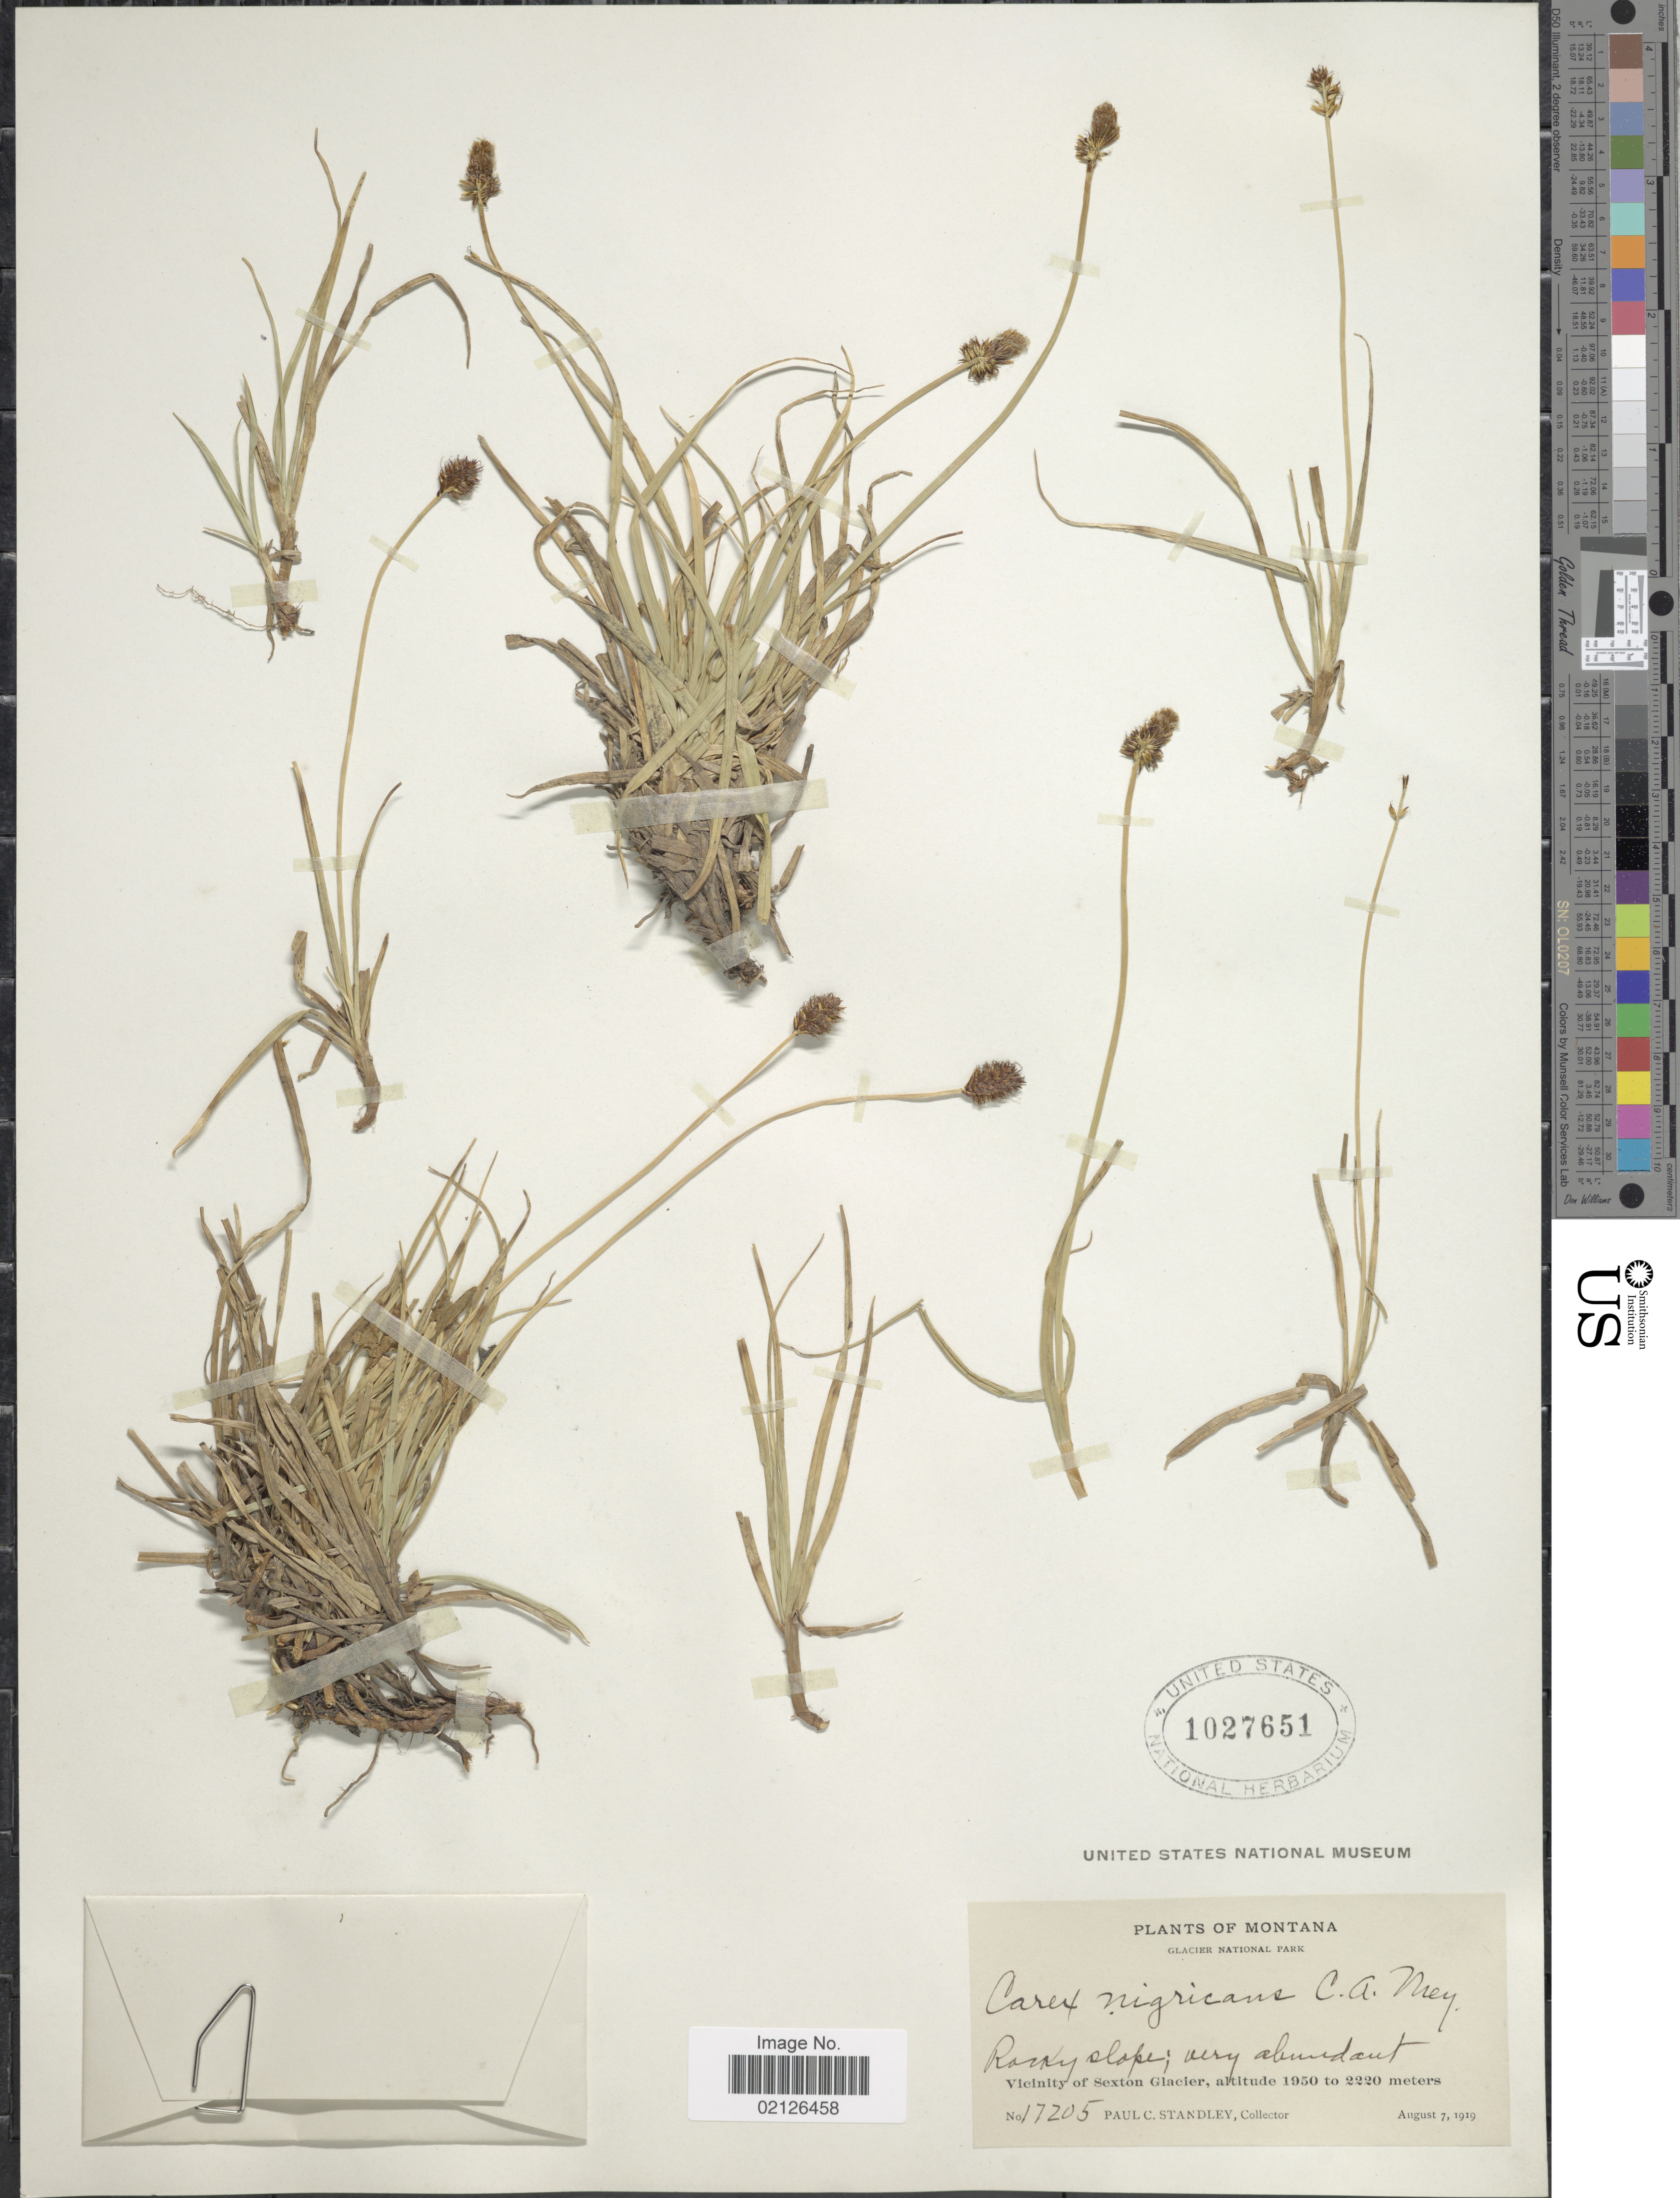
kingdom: Plantae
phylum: Tracheophyta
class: Liliopsida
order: Poales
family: Cyperaceae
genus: Carex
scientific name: Carex nigricans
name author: C.A. Mey.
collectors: P. C. Standley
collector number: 17205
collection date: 1919-08-07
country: United States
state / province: Montana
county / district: Glacier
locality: Glacier National Park, Rocky slope; very abundant, Vicinity of Sexton Glacier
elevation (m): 1950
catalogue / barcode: US 1027651